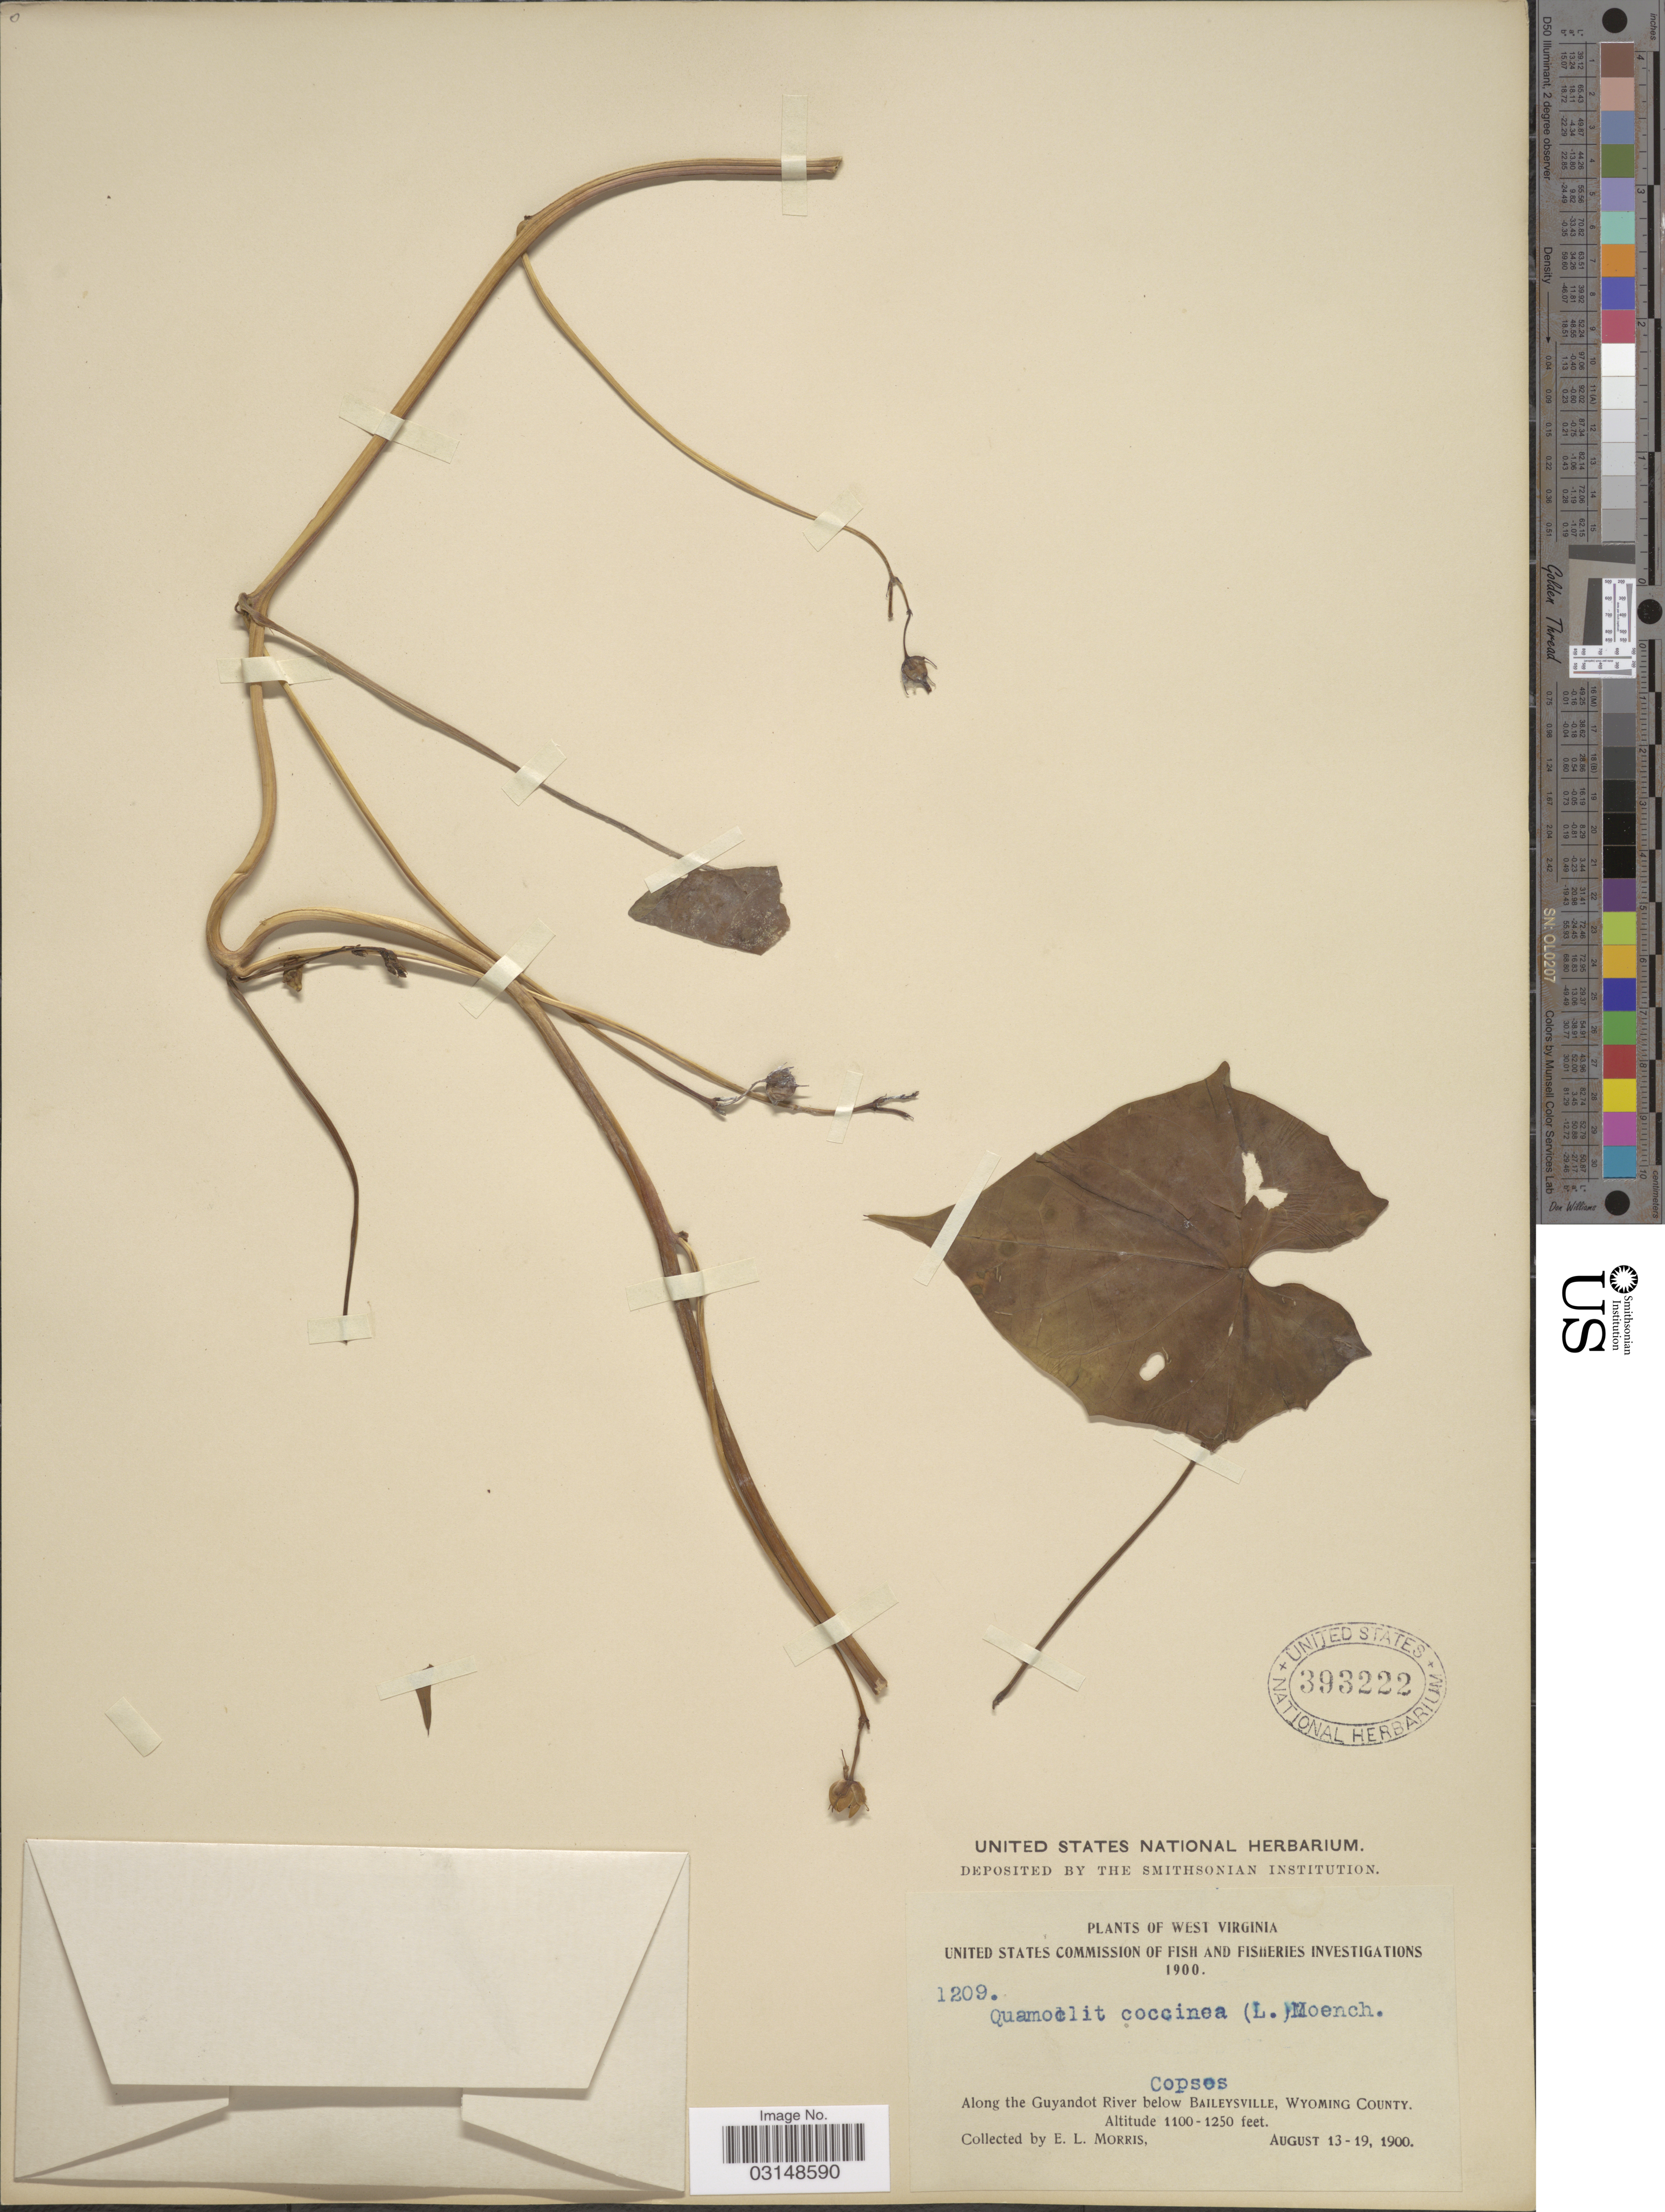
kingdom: Plantae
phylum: Tracheophyta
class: Magnoliopsida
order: Solanales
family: Convolvulaceae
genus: Ipomoea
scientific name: Ipomoea coccinea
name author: L.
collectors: E. Morris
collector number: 1209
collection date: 1900-08-13/1900-08-19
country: United States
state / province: West Virginia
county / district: Wyoming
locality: Along the Guyandot River below Balleysville, Wyoming County.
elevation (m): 335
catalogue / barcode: US 393222